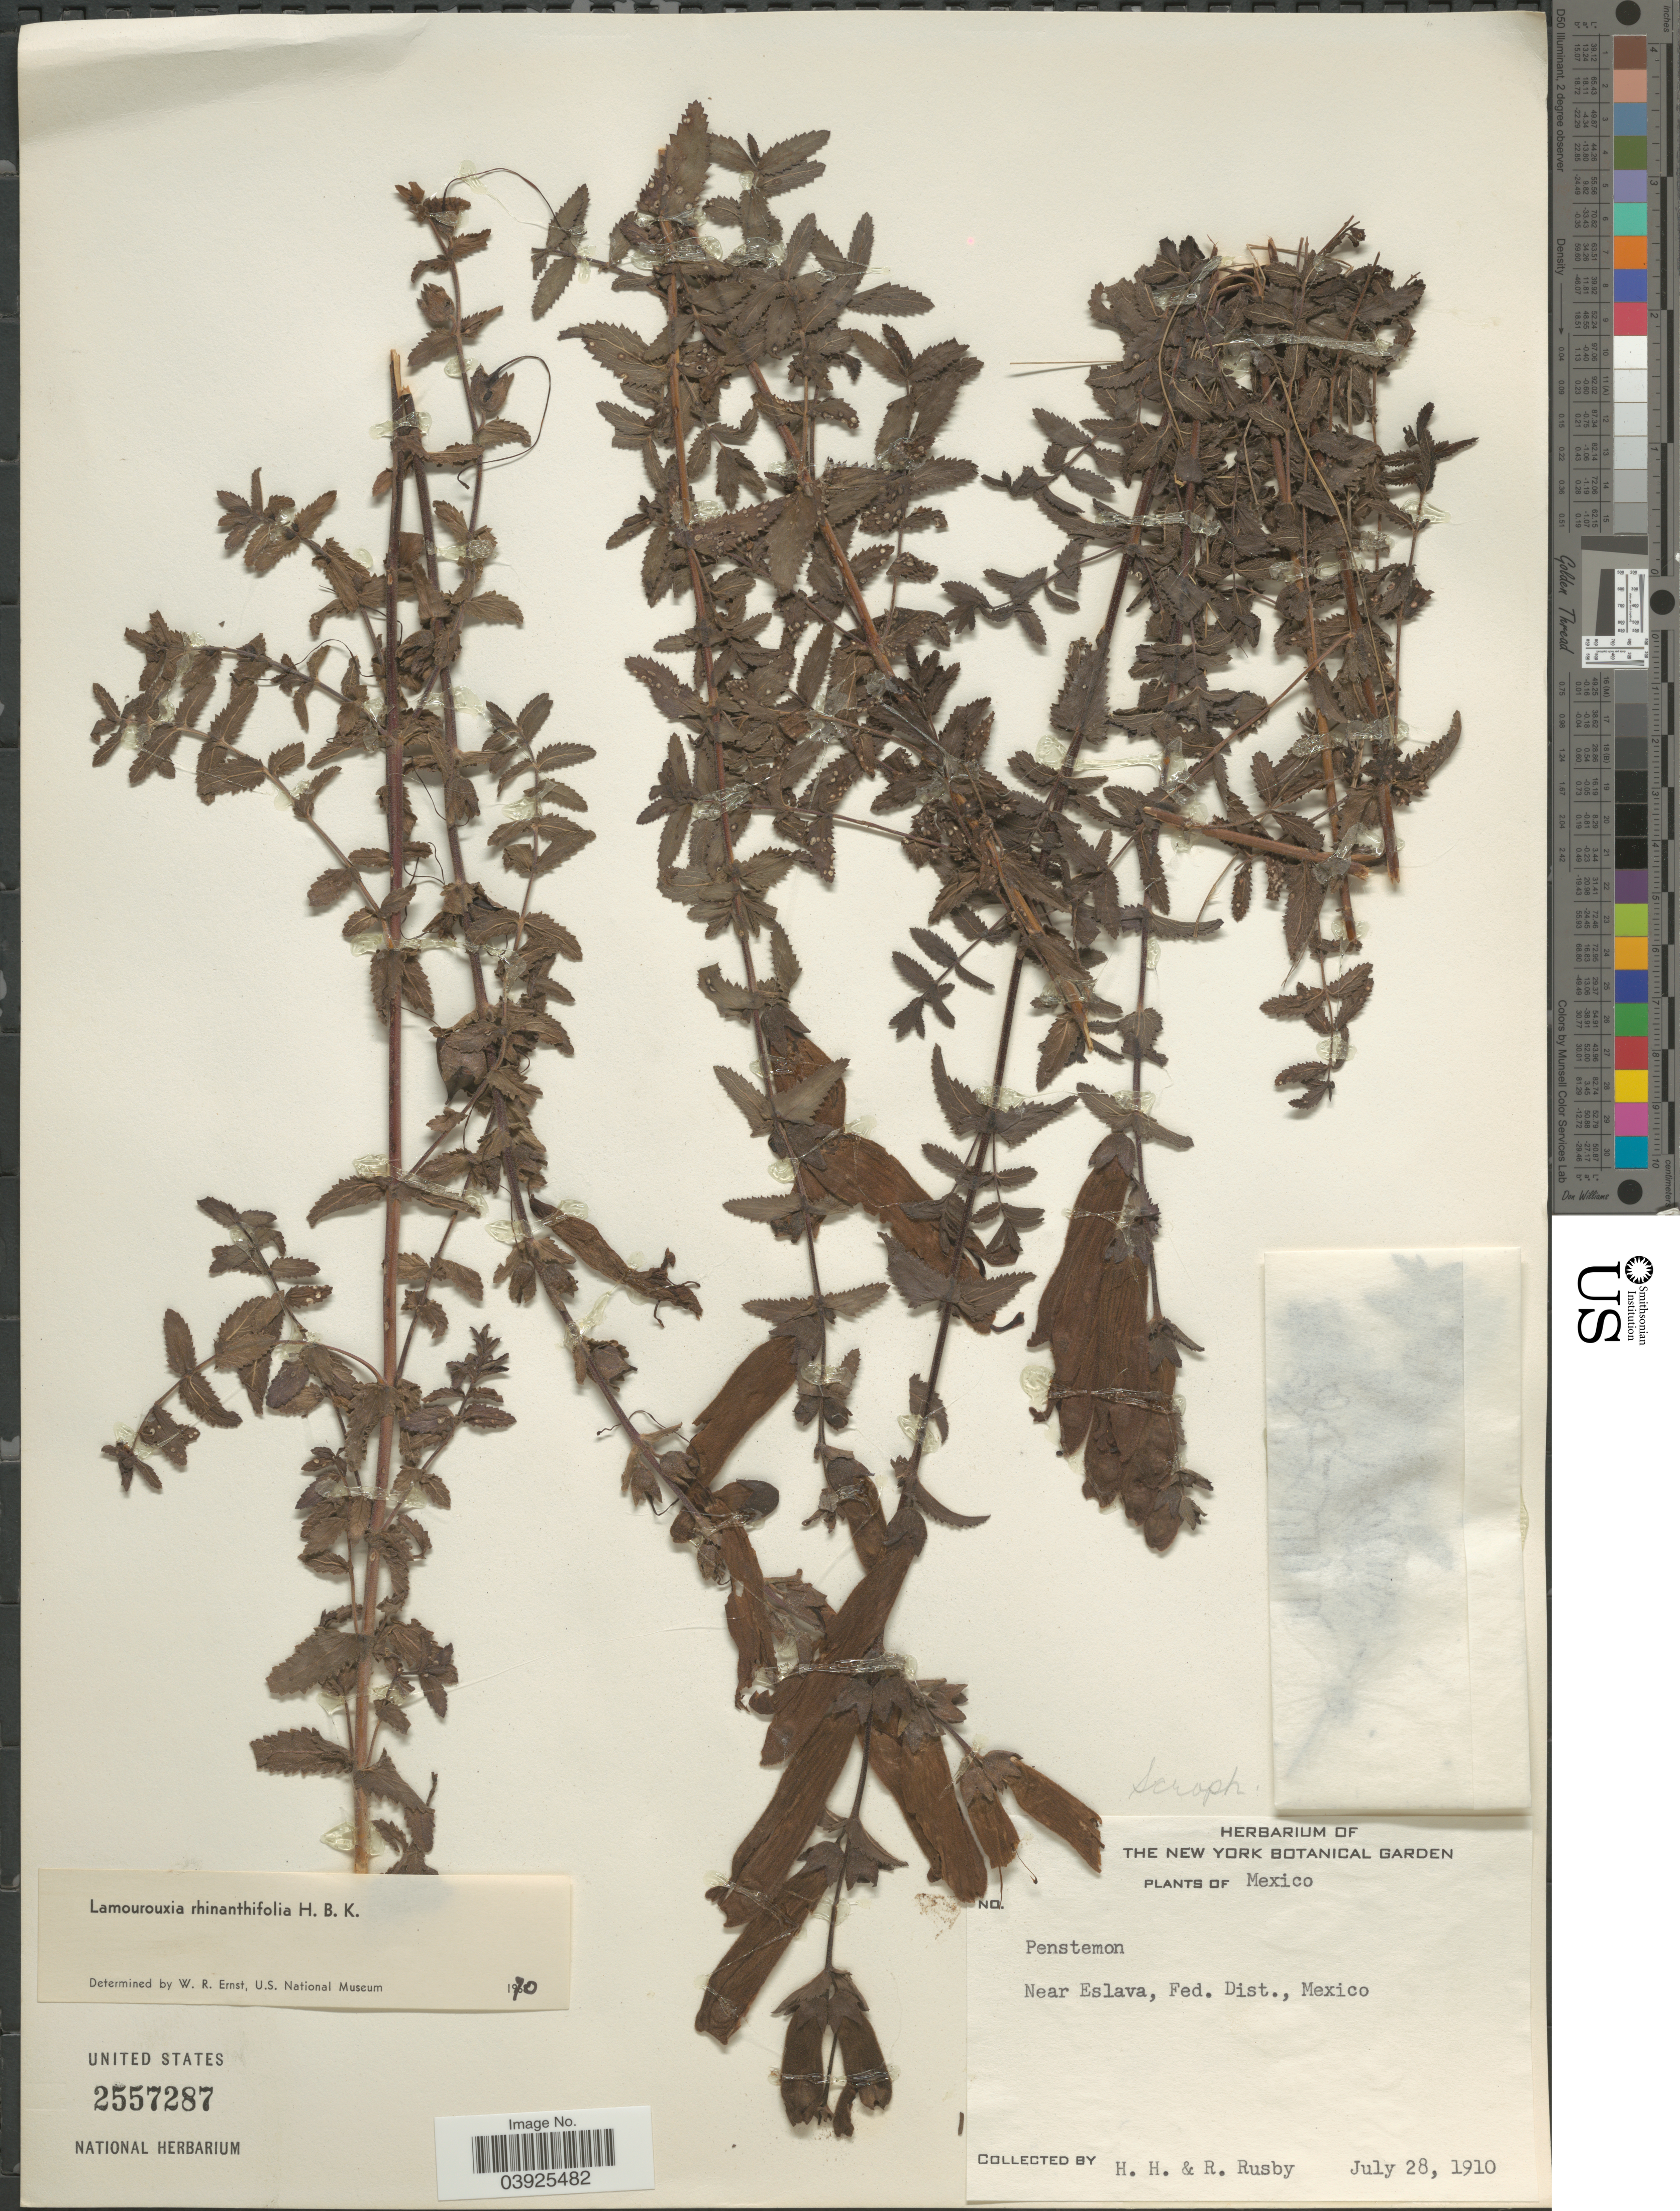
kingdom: Plantae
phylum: Tracheophyta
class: Magnoliopsida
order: Lamiales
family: Orobanchaceae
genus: Lamourouxia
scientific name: Lamourouxia rhinanthifolia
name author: Kunth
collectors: H. H. Rusby & R. R. Rusby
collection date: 1910-07-28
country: Mexico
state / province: Distrito Federal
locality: Near Eslava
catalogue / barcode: US 2557287